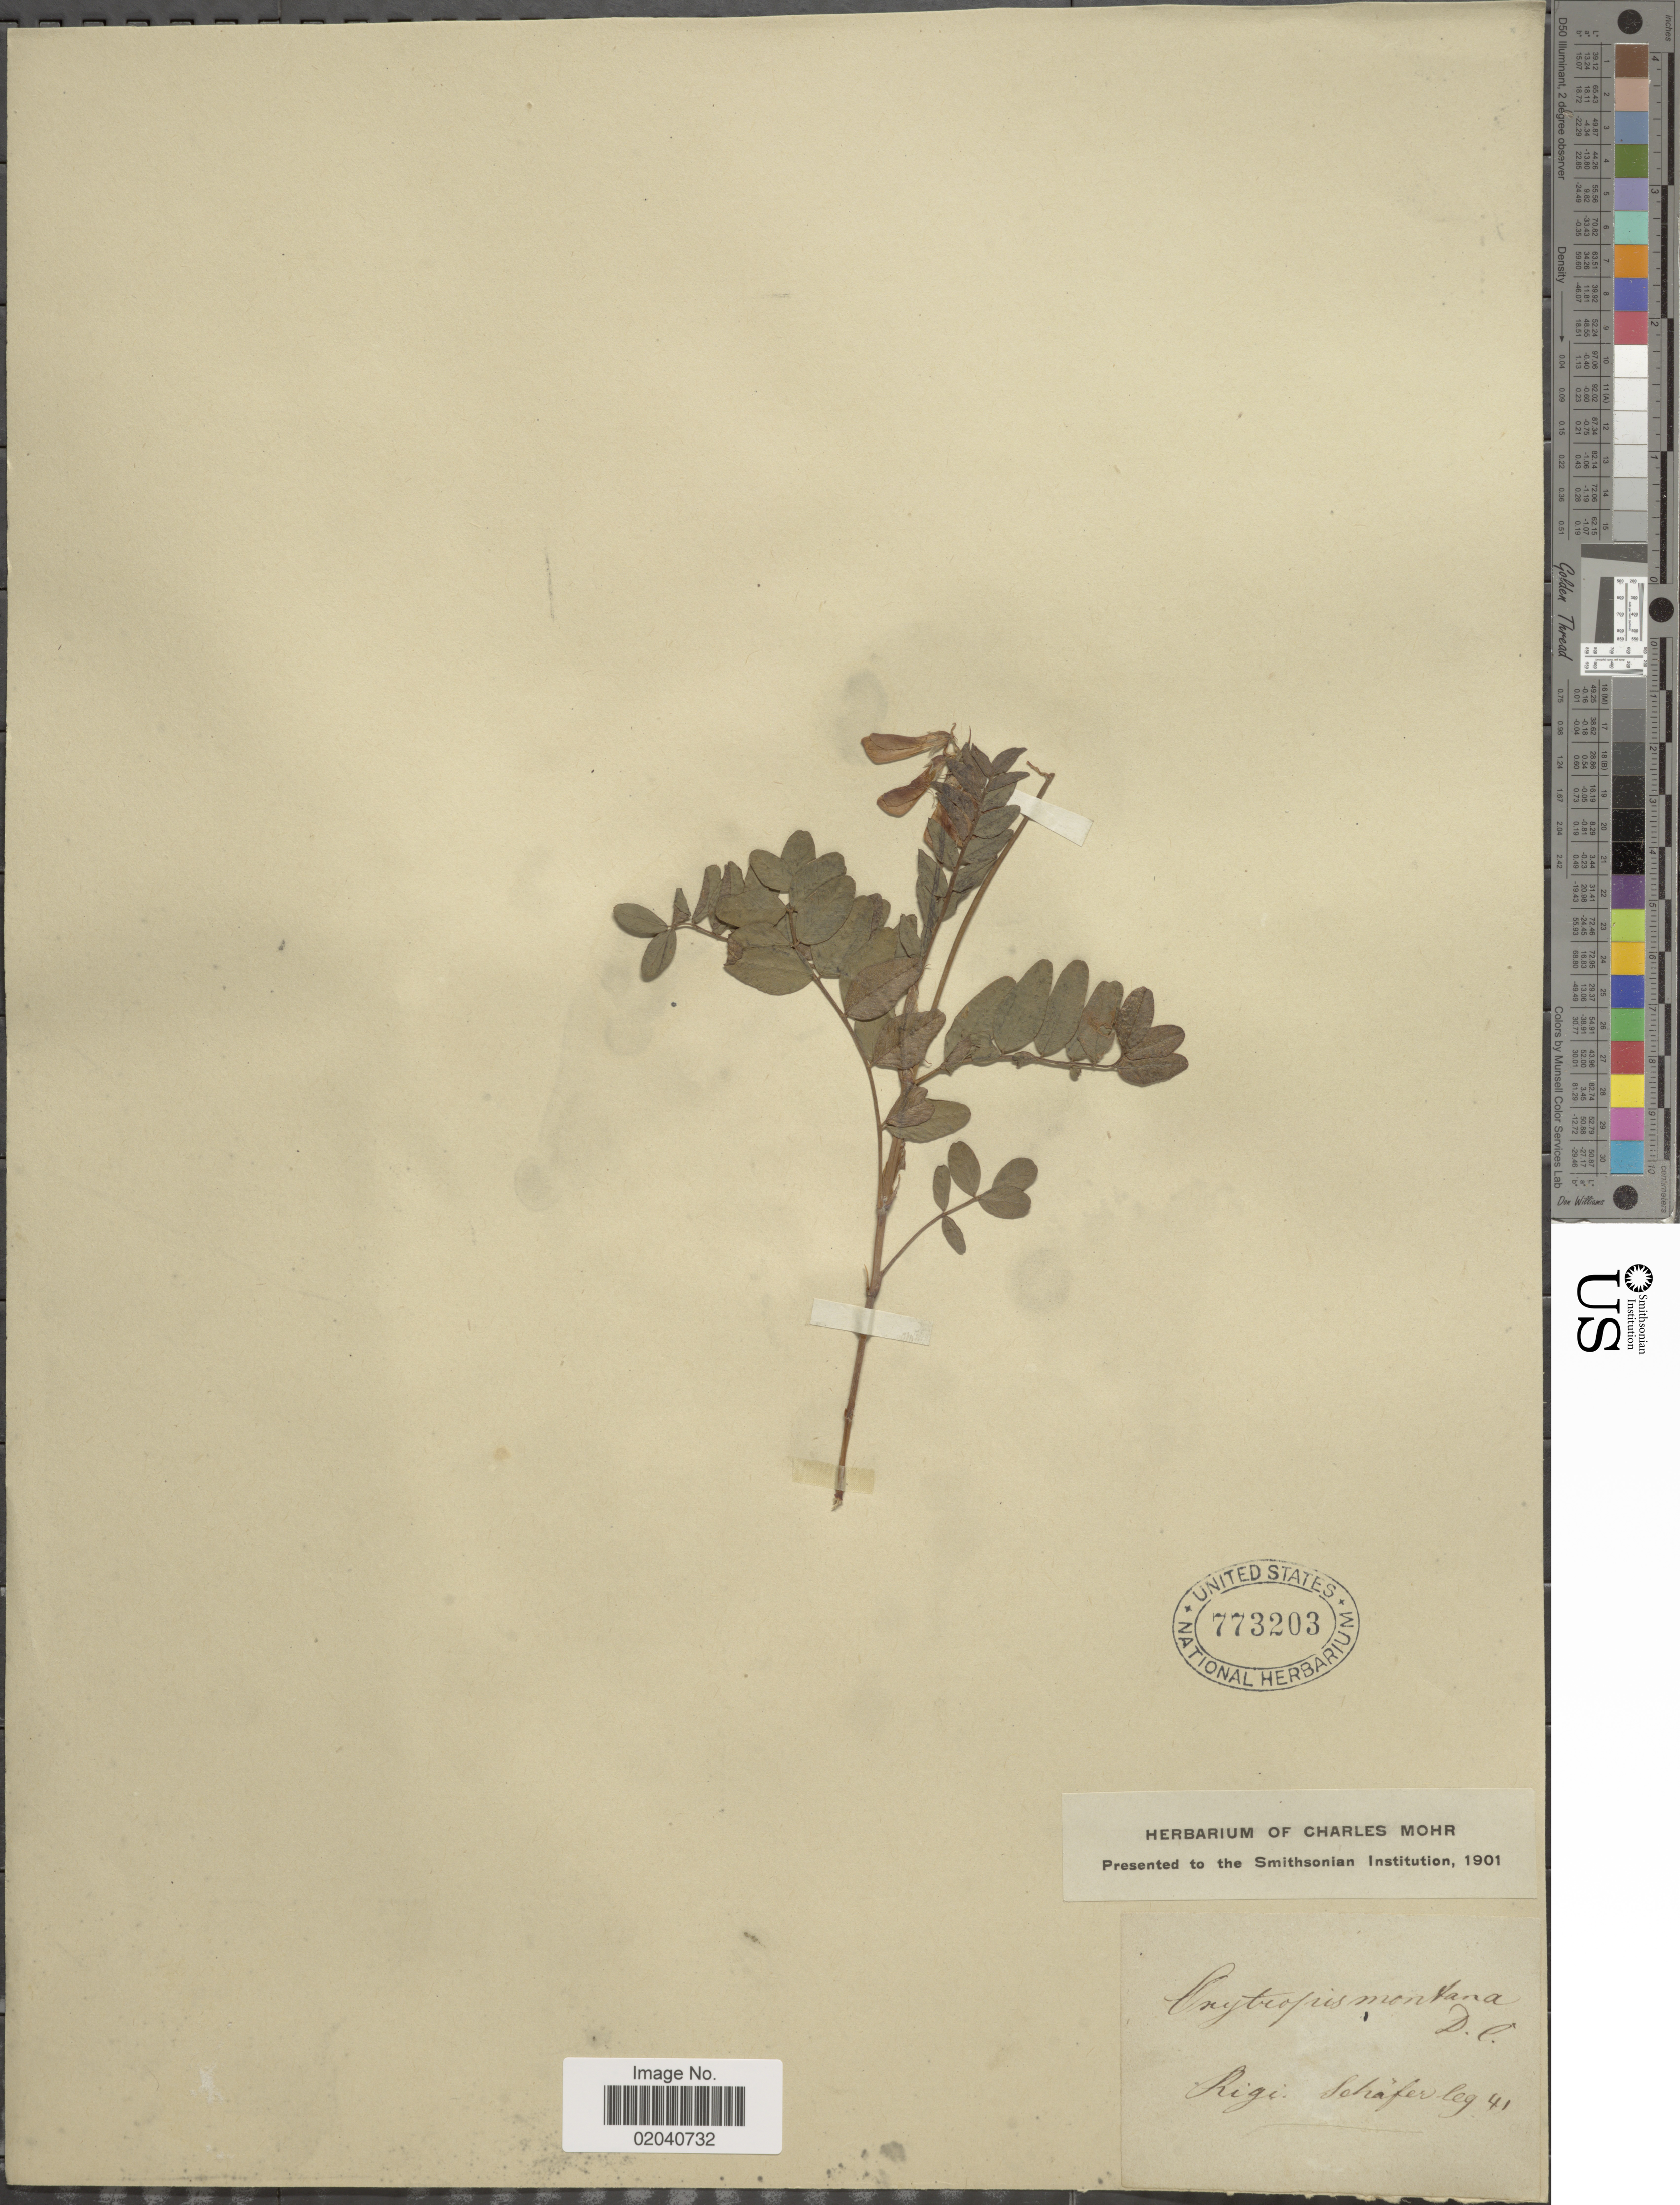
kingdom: Plantae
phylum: Tracheophyta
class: Magnoliopsida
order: Fabales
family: Fabaceae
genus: Oxytropis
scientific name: Oxytropis montana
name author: (L.) DC.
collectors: -. Schafer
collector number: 41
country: Switzerland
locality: Rigi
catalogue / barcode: US 773203